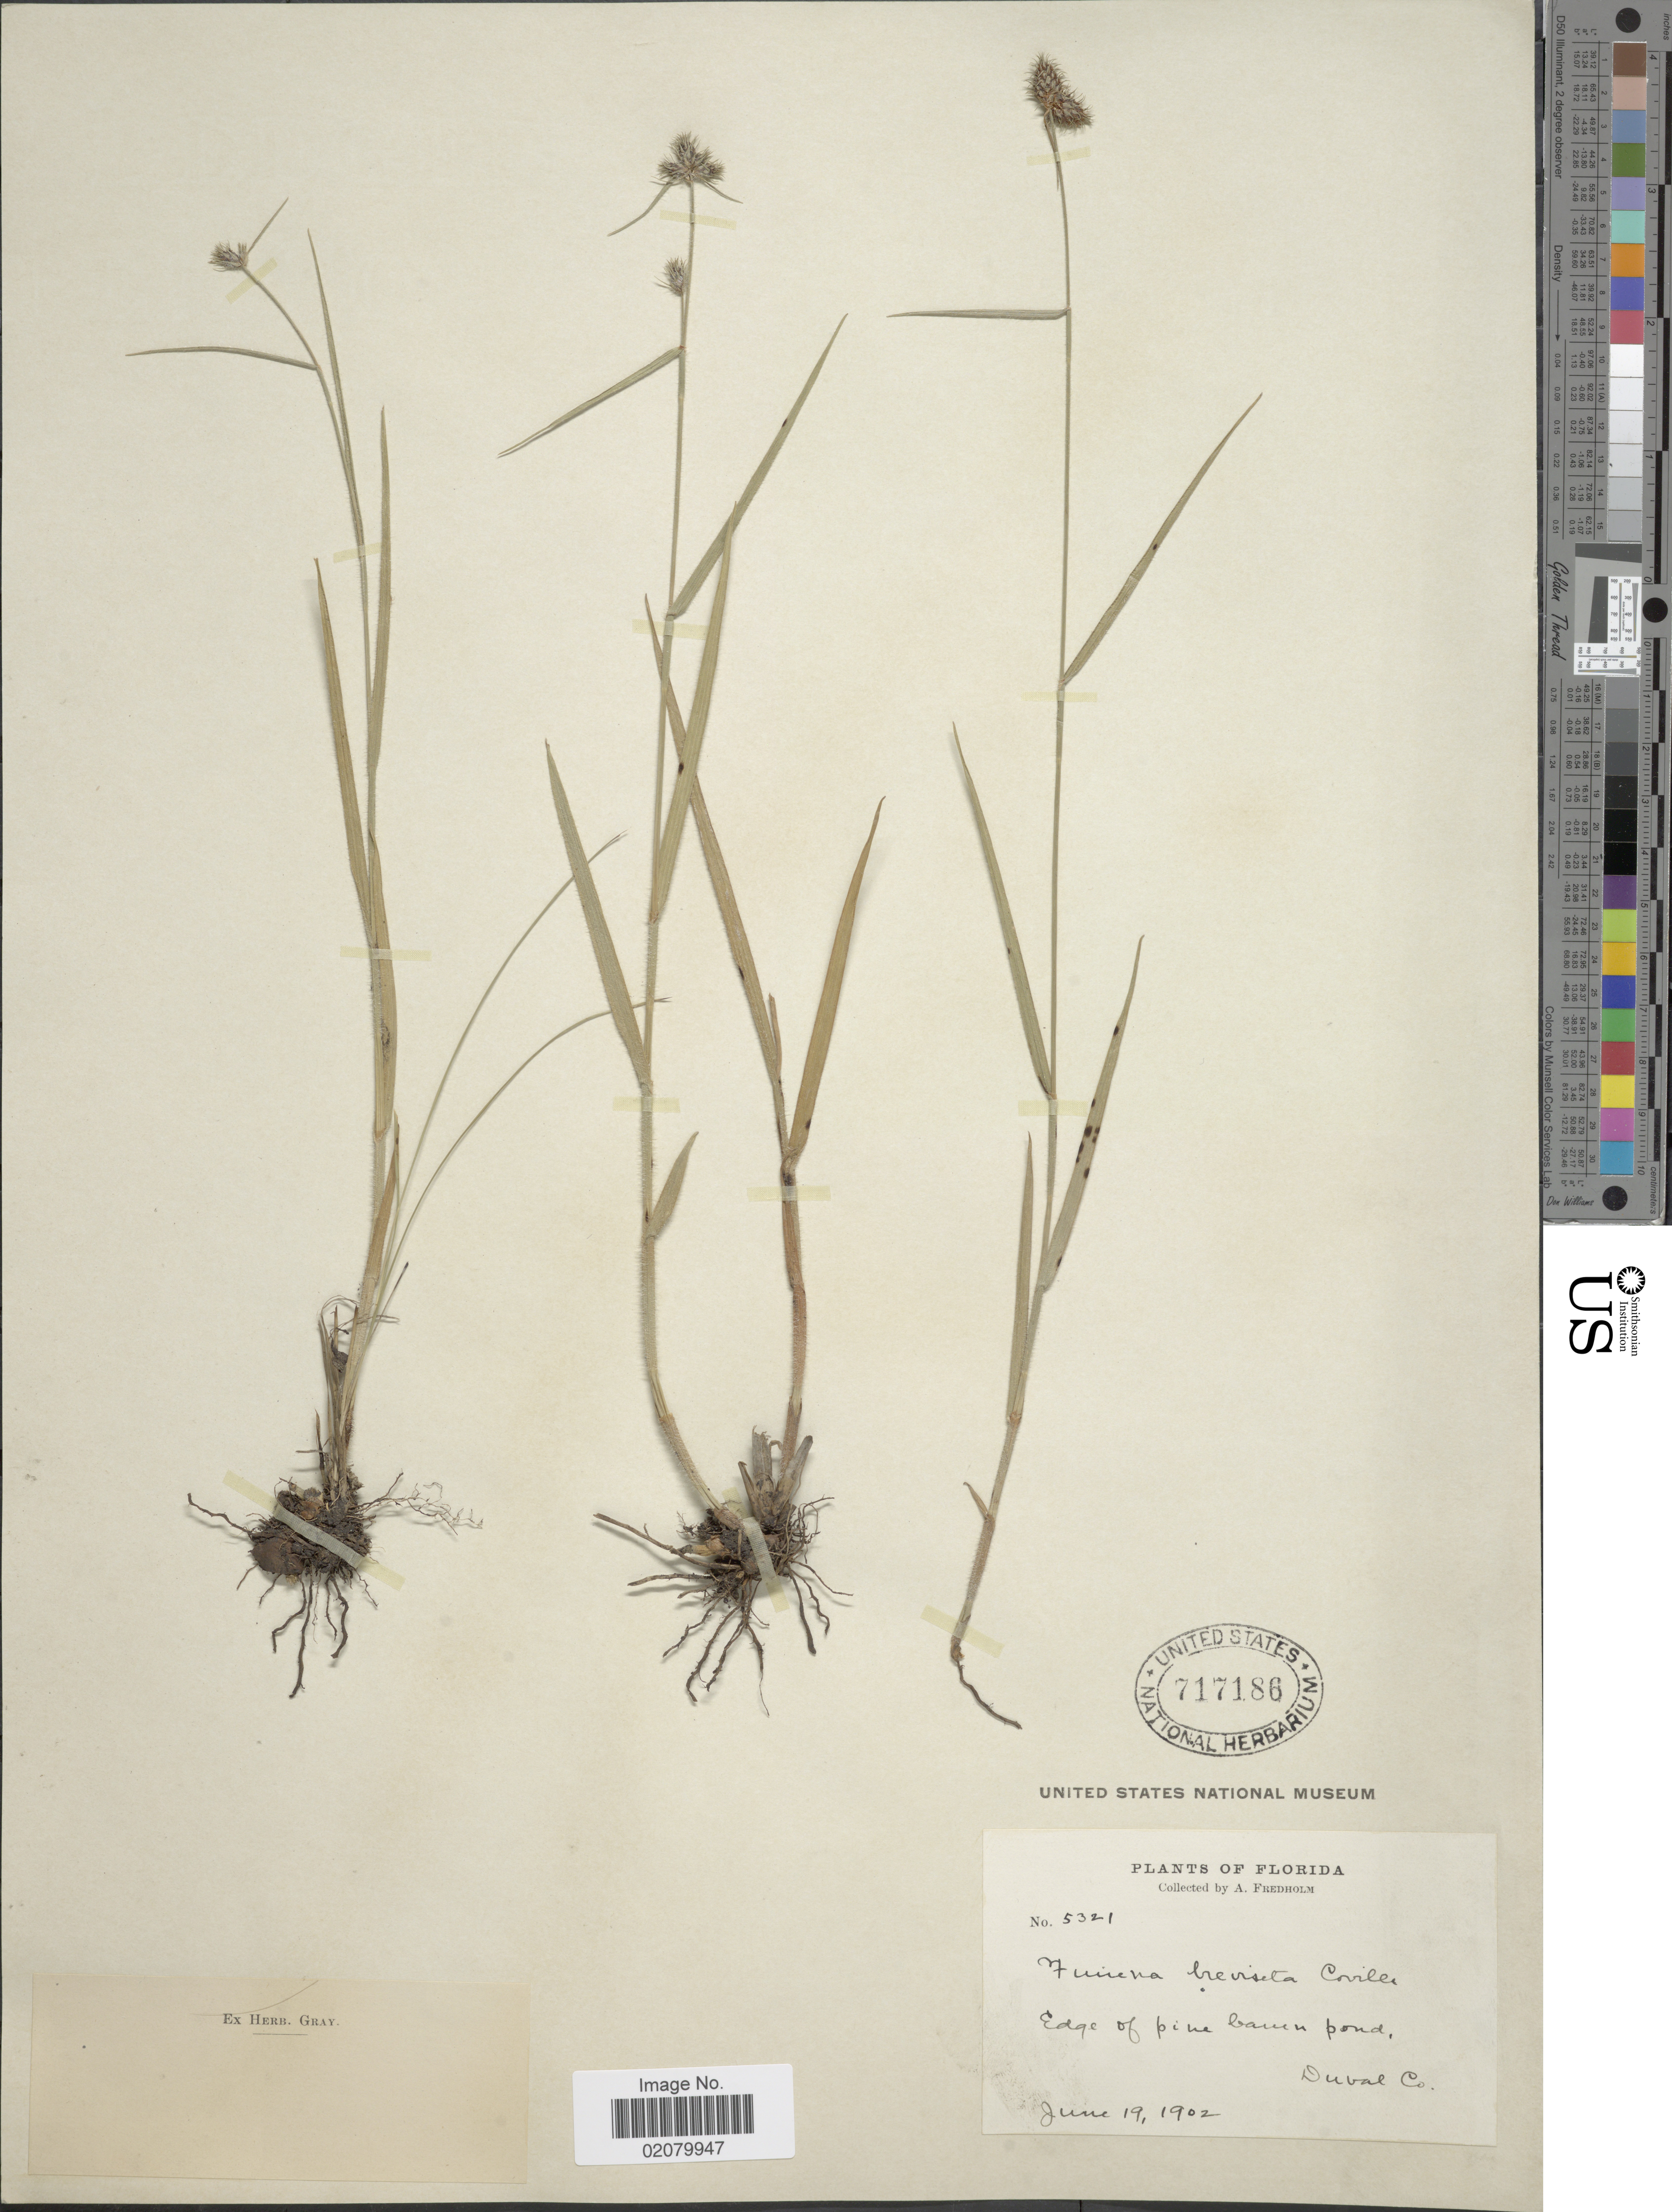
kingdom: Plantae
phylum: Tracheophyta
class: Liliopsida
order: Poales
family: Cyperaceae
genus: Fuirena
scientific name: Fuirena squarrosa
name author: Michx.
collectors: A. Fredholm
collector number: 5321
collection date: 1902-06-19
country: United States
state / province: Florida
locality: Duval Co.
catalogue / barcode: US 717186